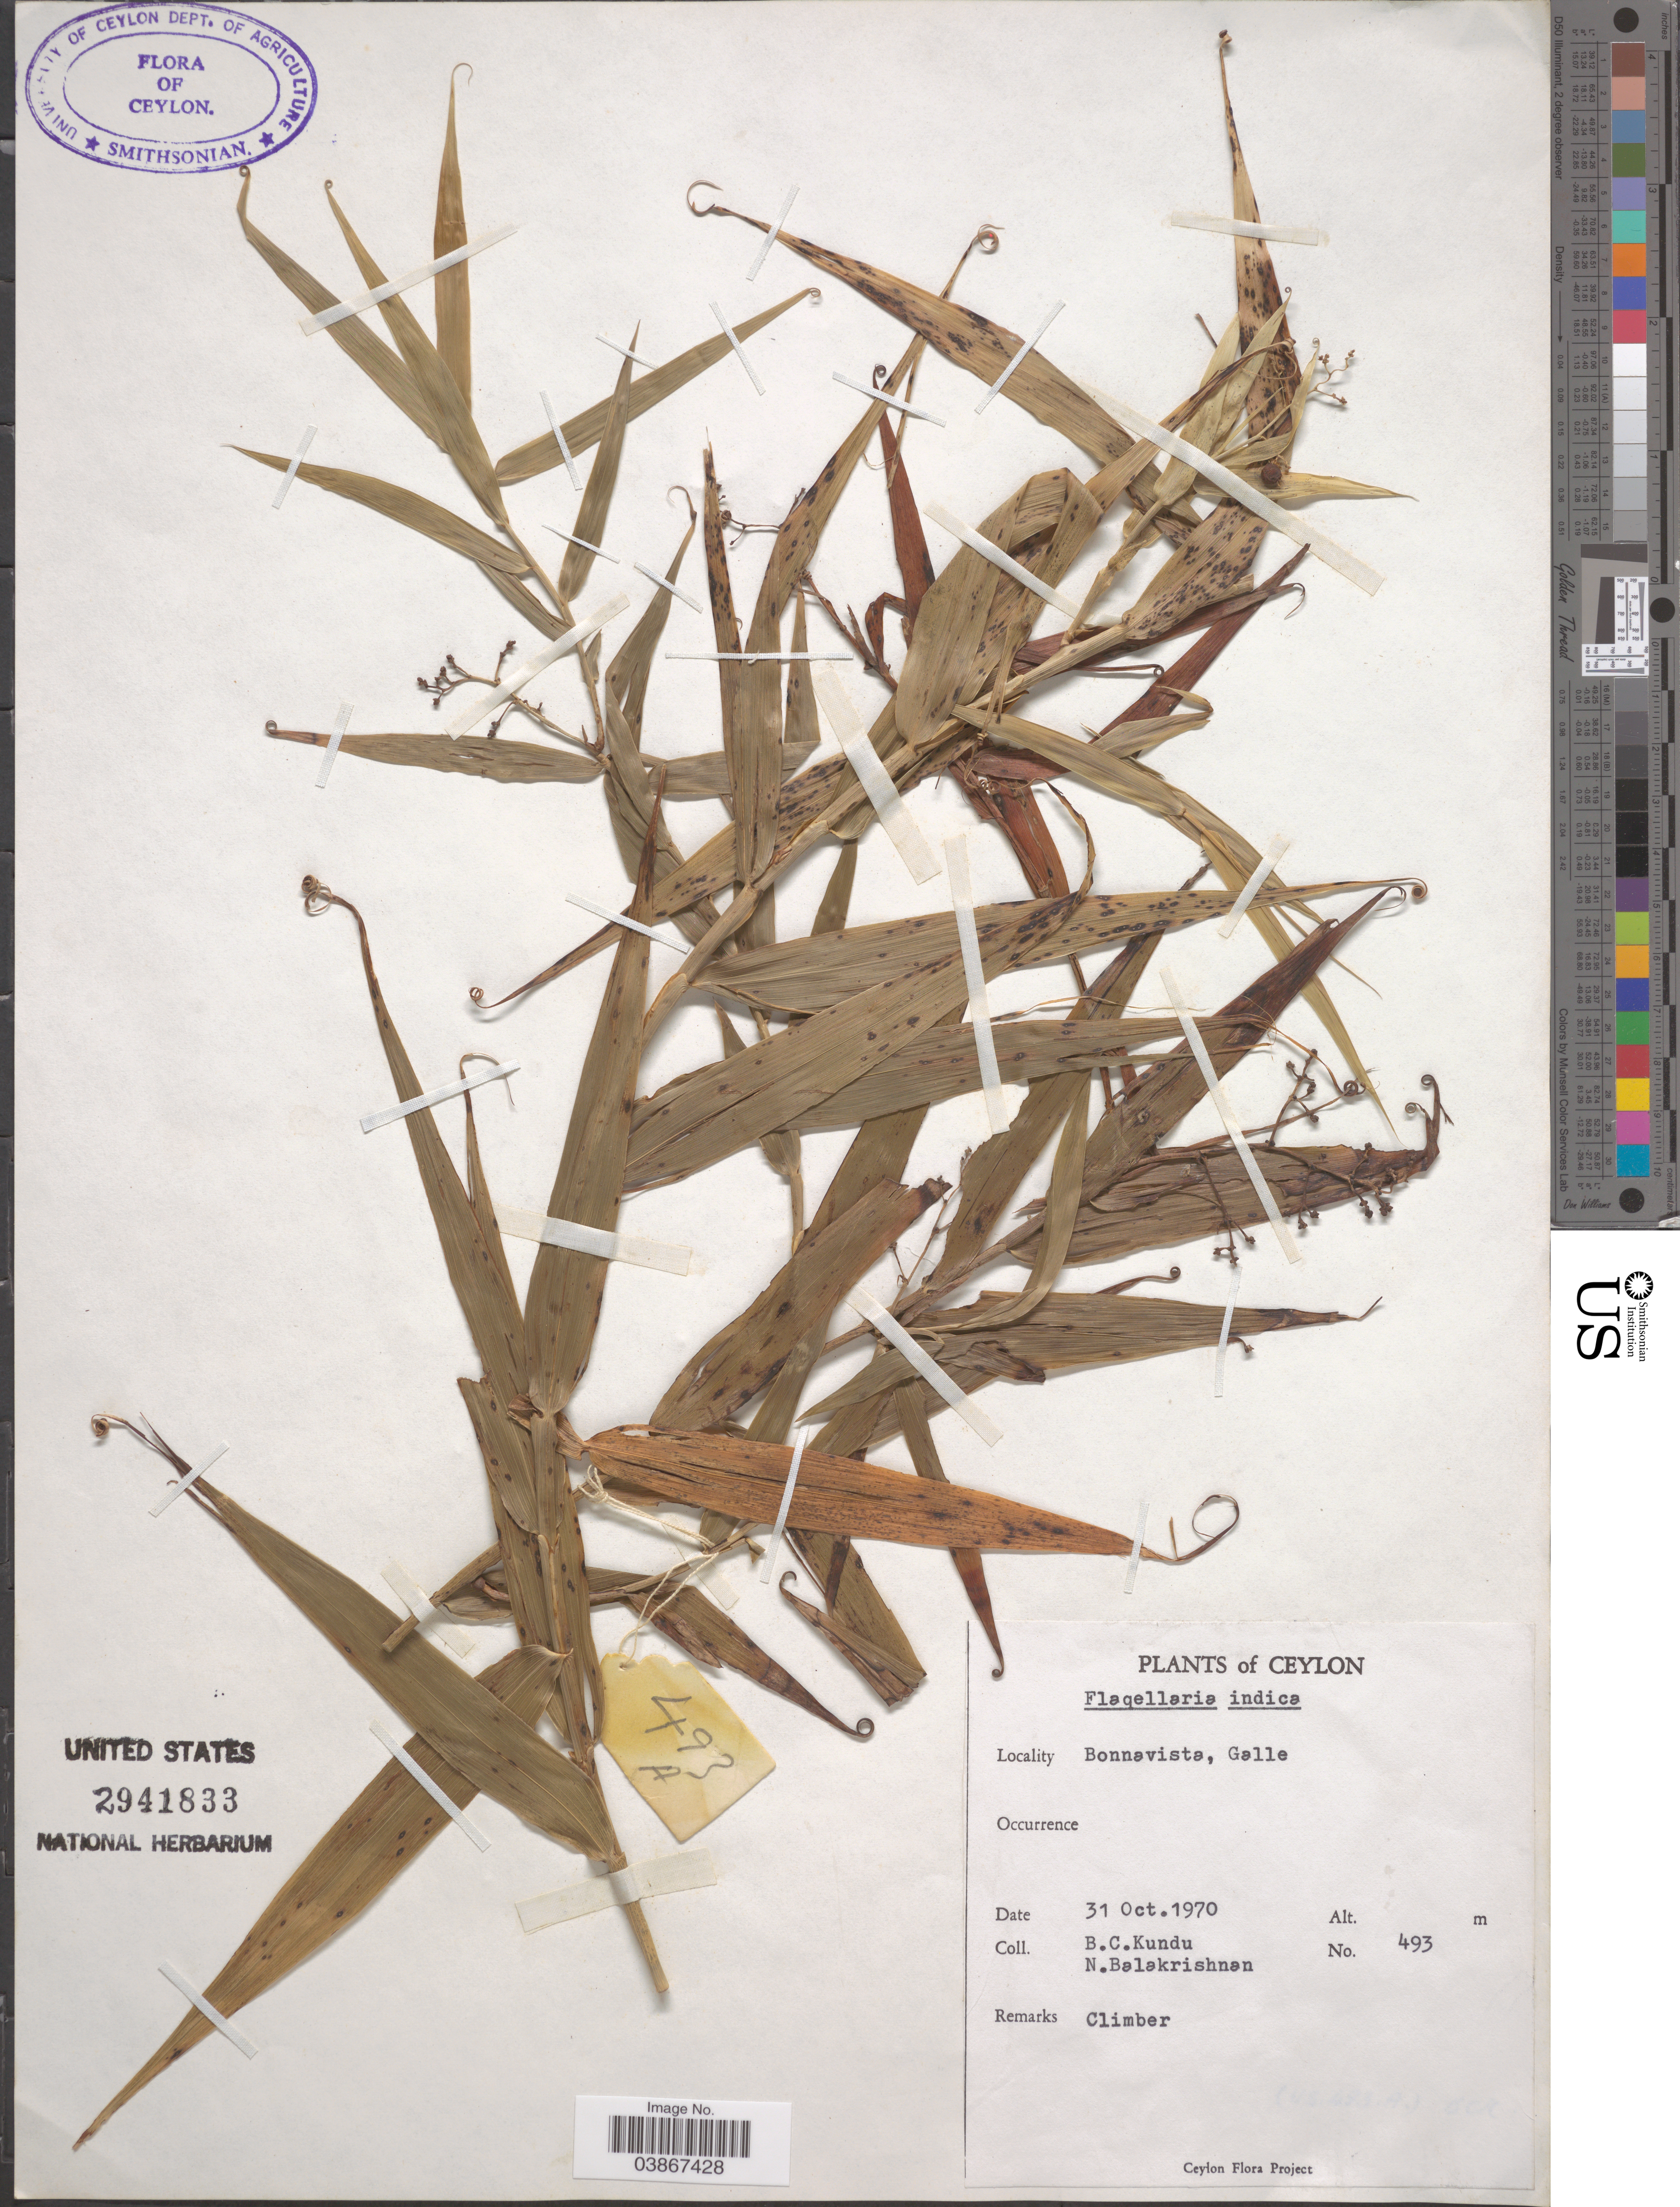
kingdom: Plantae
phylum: Tracheophyta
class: Liliopsida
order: Poales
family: Flagellariaceae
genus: Flagellaria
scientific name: Flagellaria indica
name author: L.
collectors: B. C. Kundu & N. Balakrishnan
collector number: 493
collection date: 1970-10-31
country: Sri Lanka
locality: Ceylon. Bonnavista, Galle.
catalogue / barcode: US 2941833